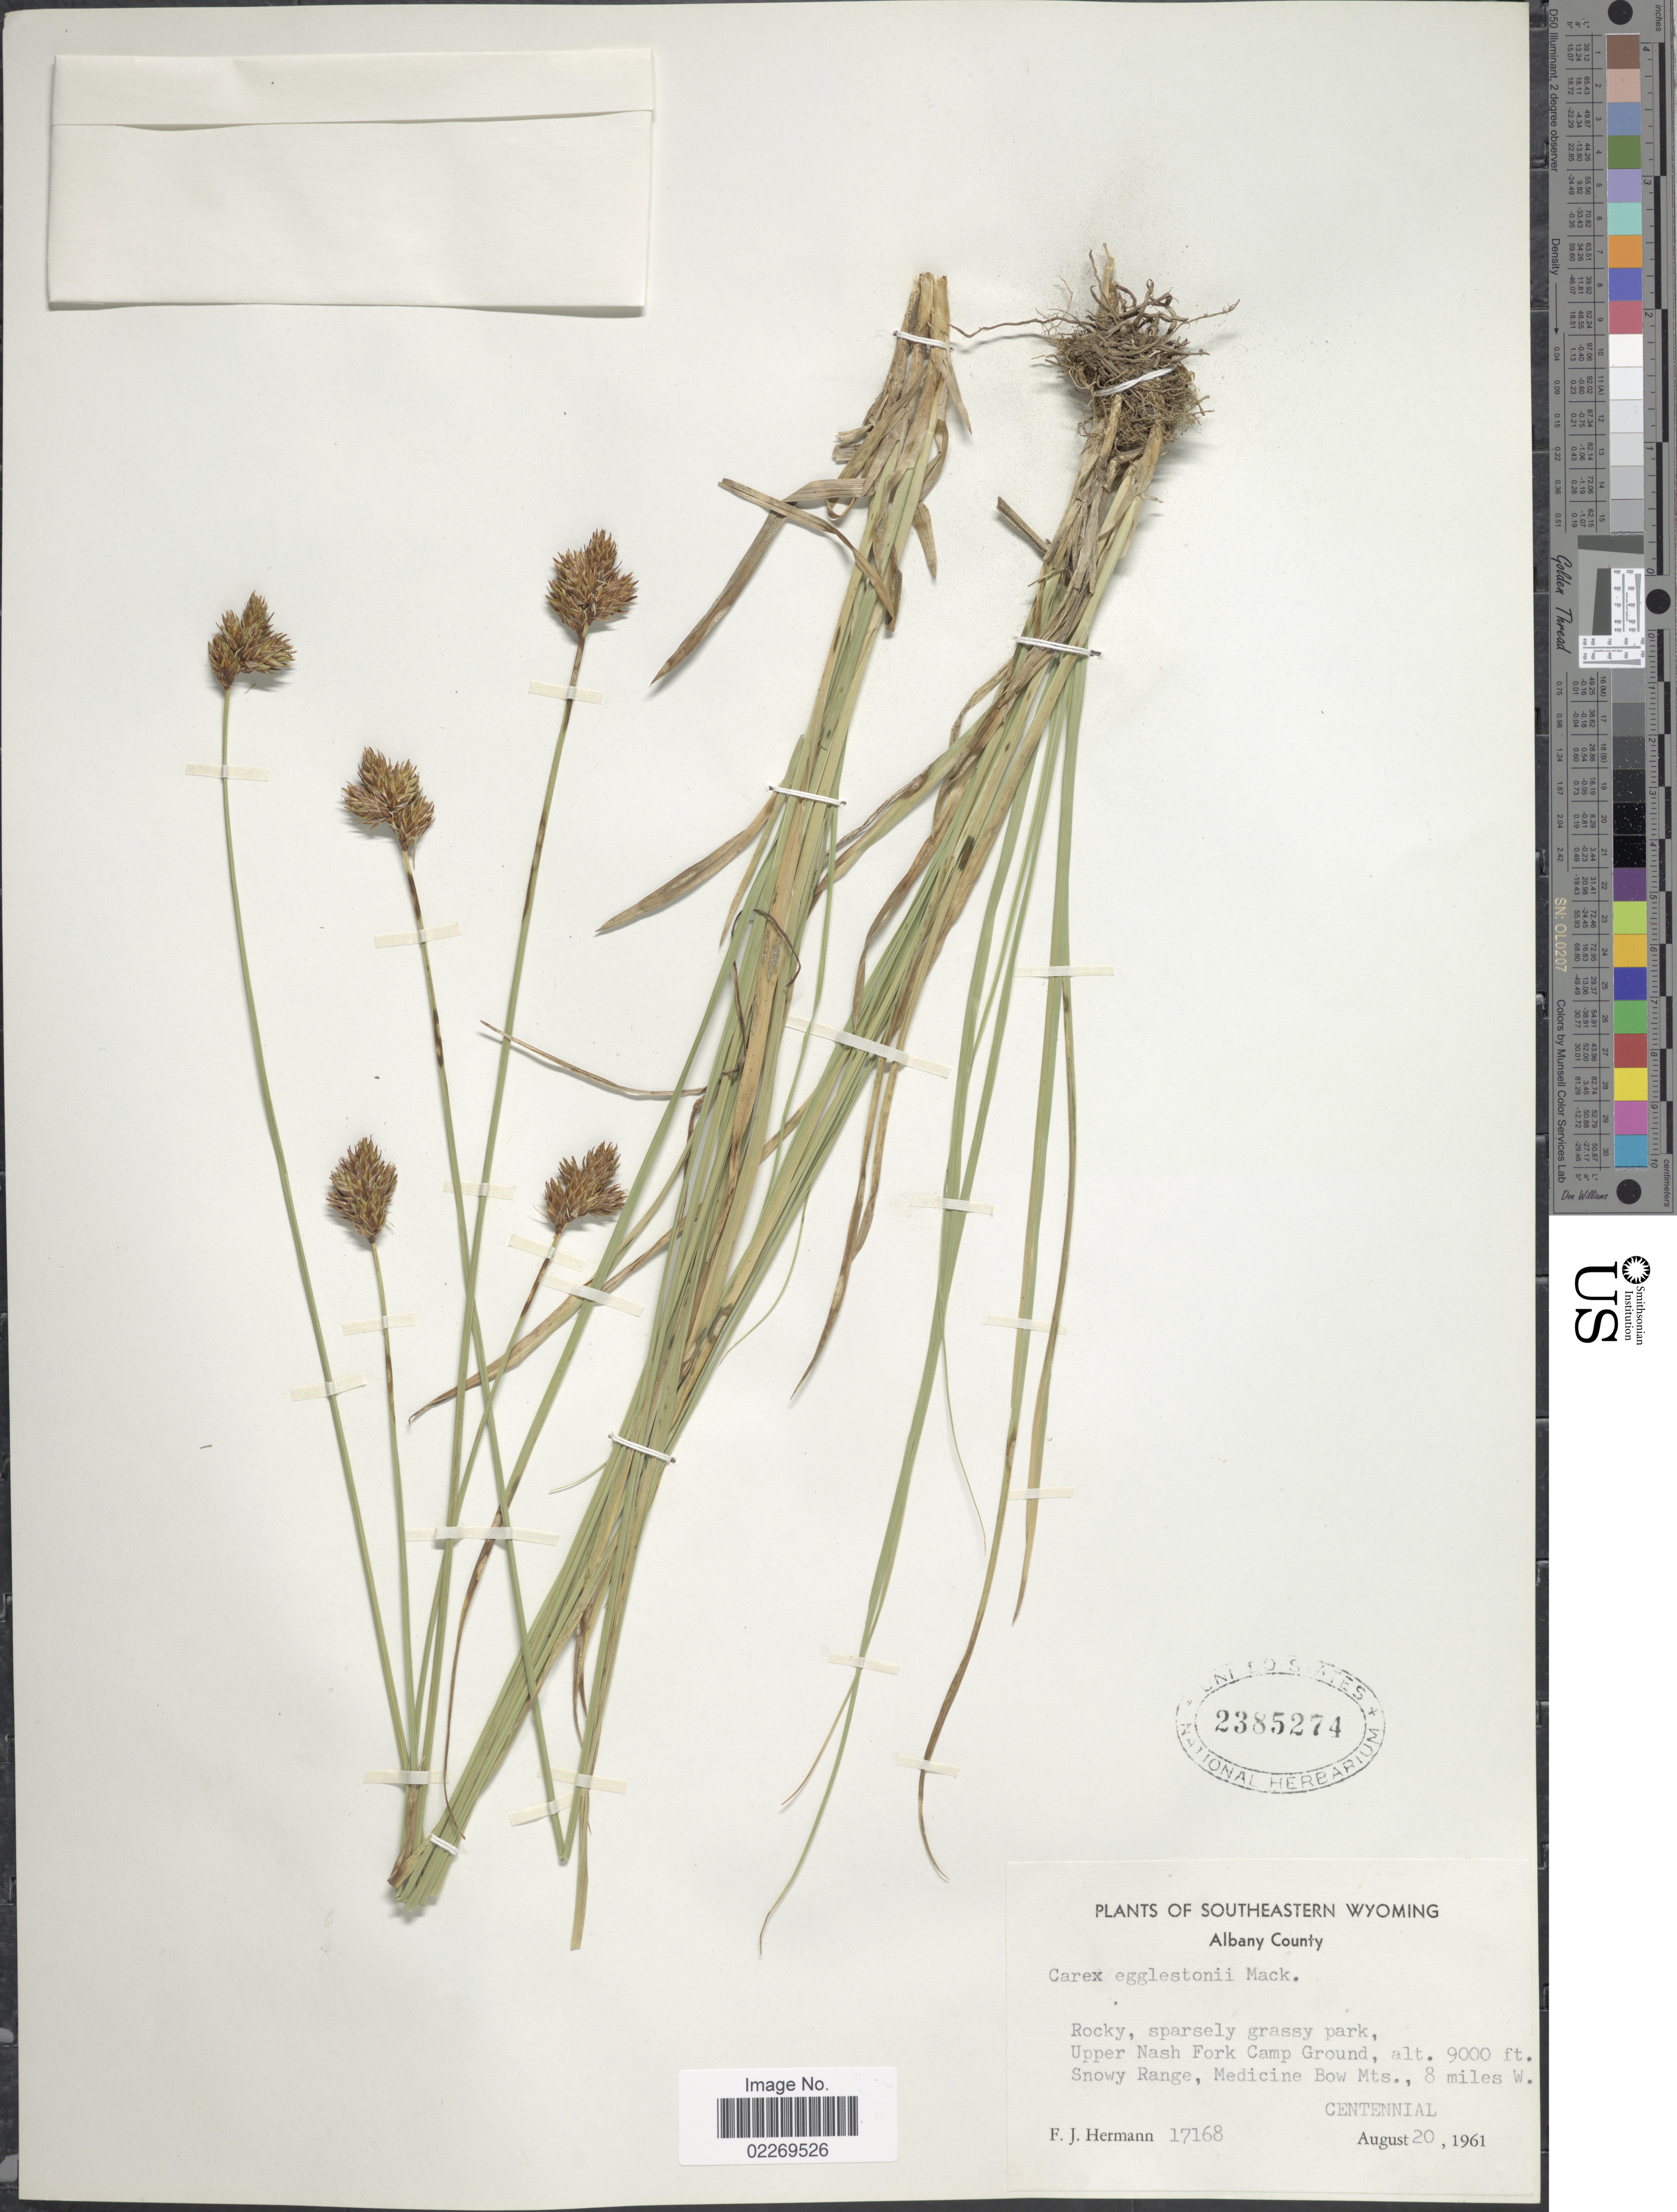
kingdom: Plantae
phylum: Tracheophyta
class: Liliopsida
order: Poales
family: Cyperaceae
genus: Carex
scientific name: Carex egglestonii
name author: Mack.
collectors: F. J. Hermann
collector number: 17168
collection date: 1961-08-20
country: United States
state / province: Wyoming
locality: Southeastern Wyoming, Albany County Upper Nash Fork Camp Ground, Snowy Range, Medicine Bow Mts., 8 miles W. Centennial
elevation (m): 2743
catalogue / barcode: US 2385274